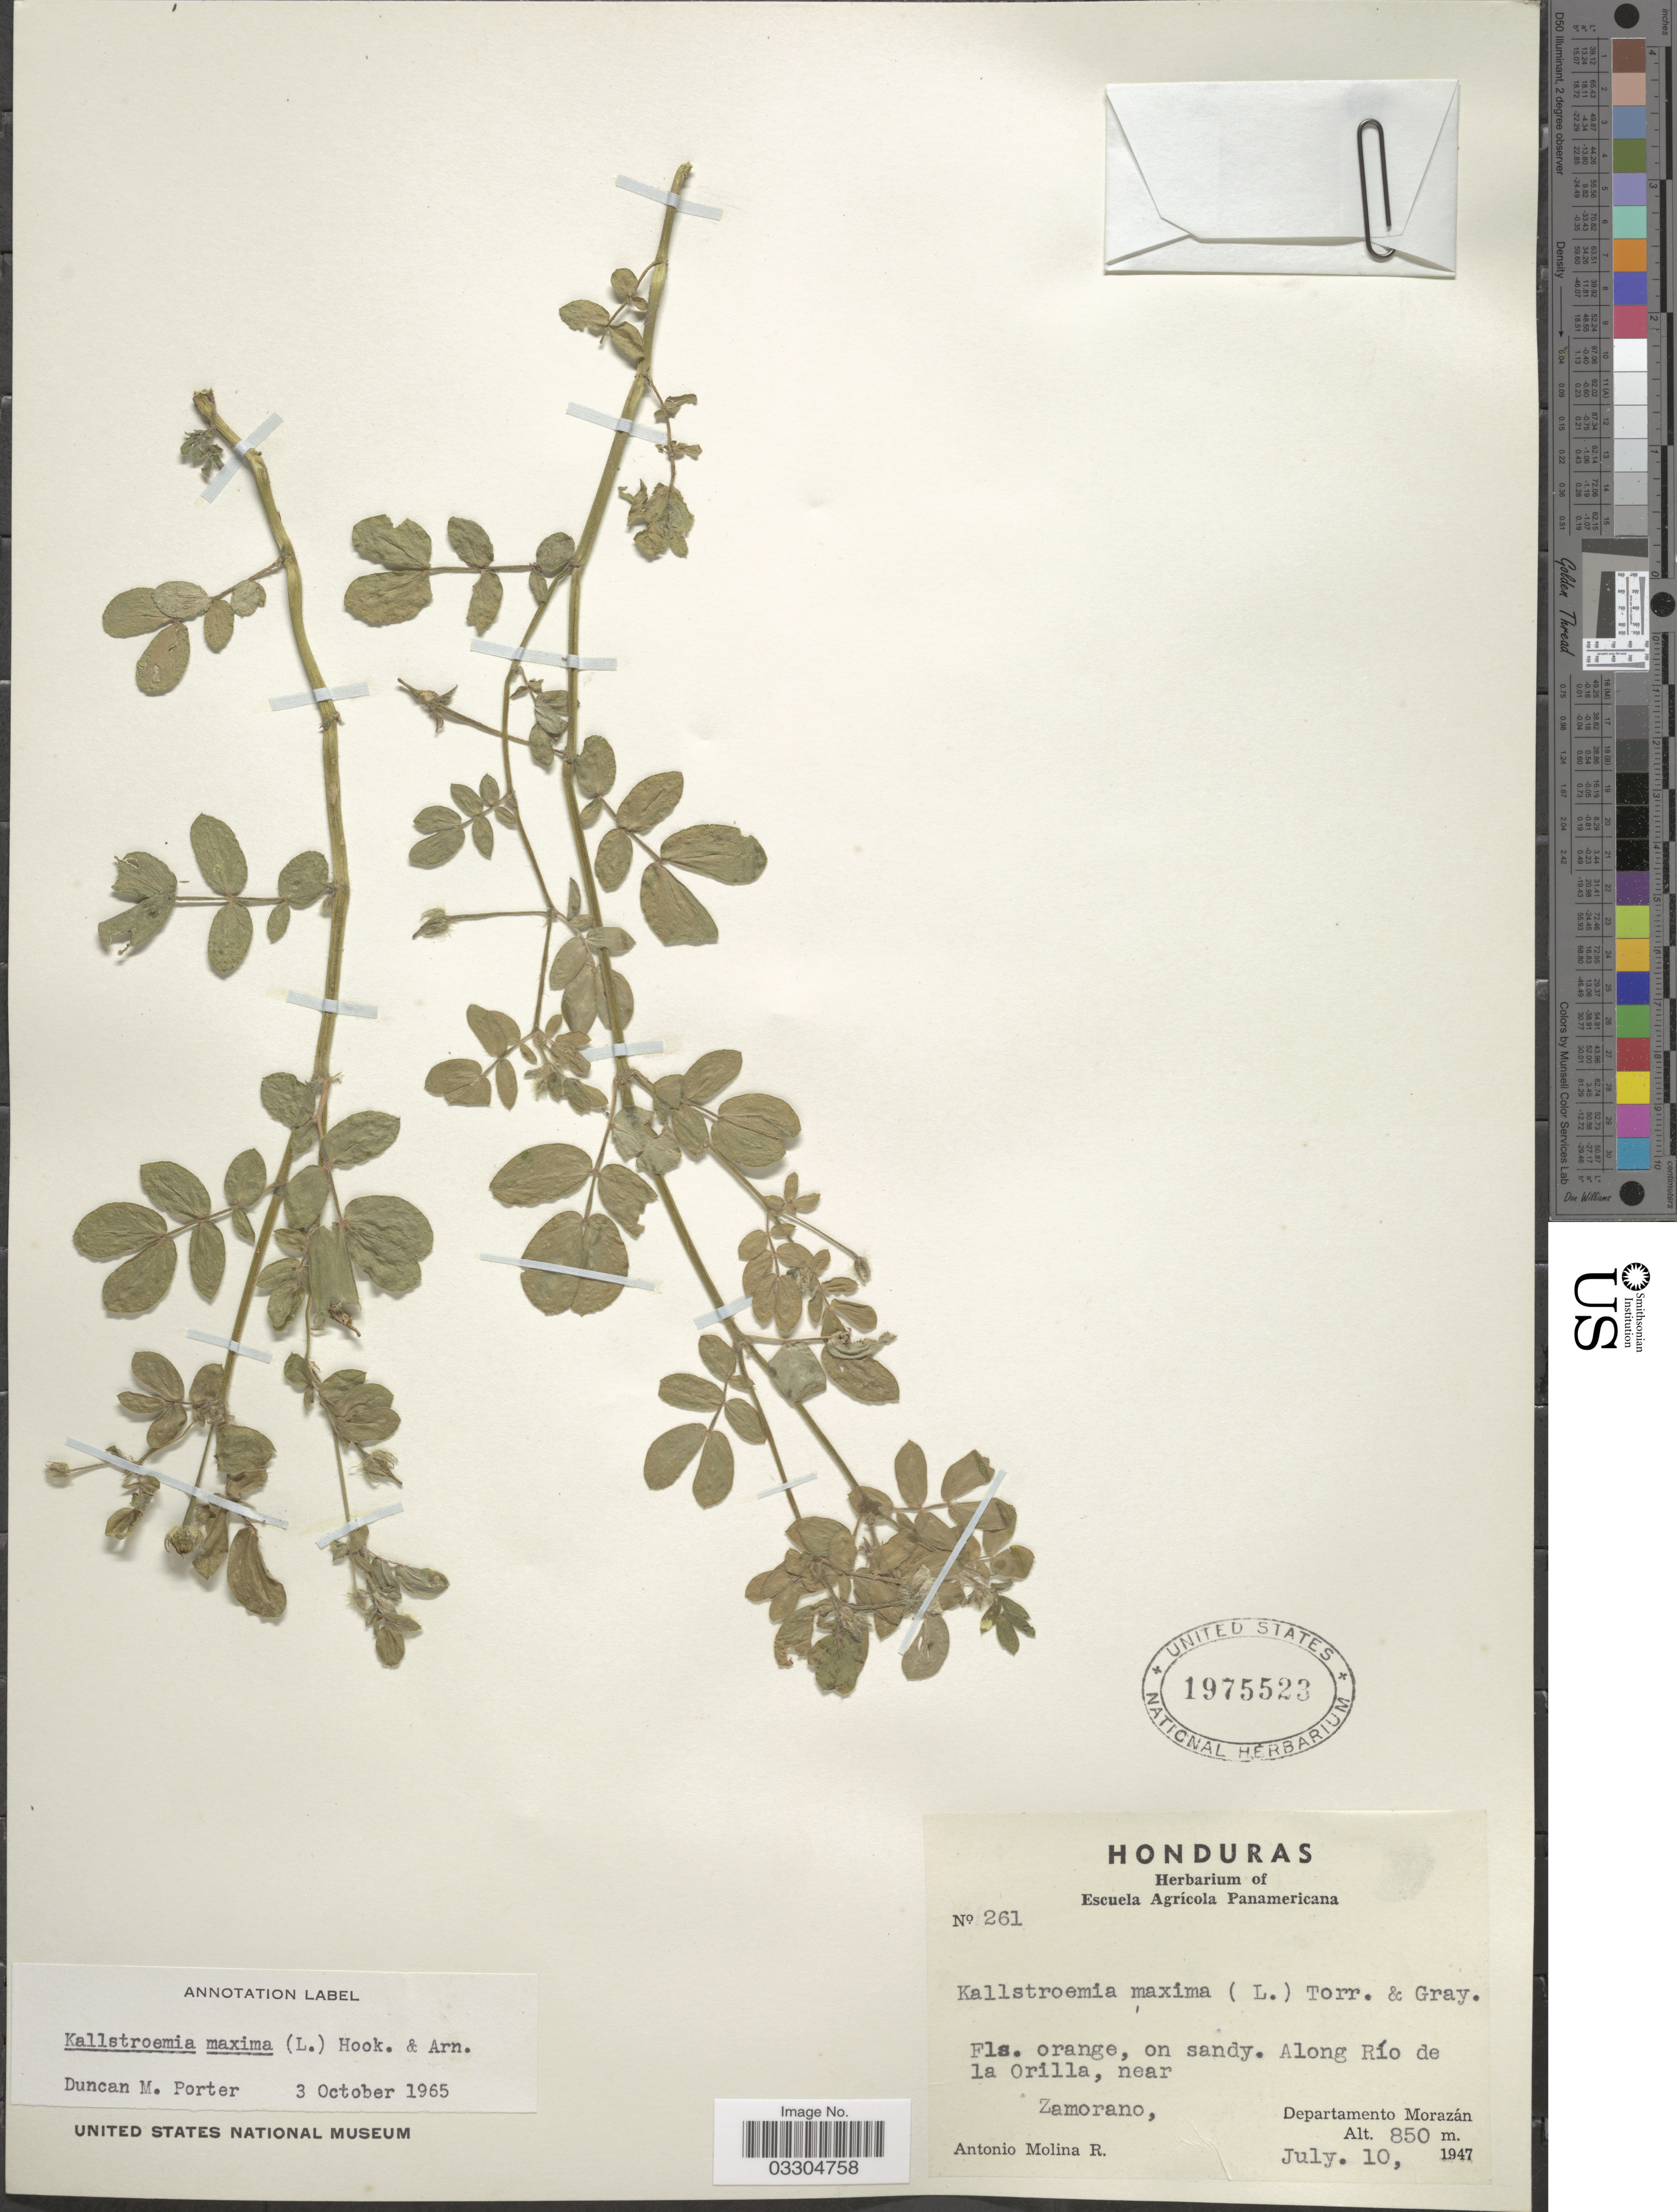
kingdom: Plantae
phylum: Tracheophyta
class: Magnoliopsida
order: Zygophyllales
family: Zygophyllaceae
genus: Kallstroemia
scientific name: Kallstroemia maxima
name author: (L.) Hook. & Arn.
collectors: A. Molina R.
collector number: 261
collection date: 1947-07-10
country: Honduras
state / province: Fco. Morazán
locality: Along Río de la Orilla, near Zamorano, Departamento Morazán.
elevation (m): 850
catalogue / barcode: US 1975523